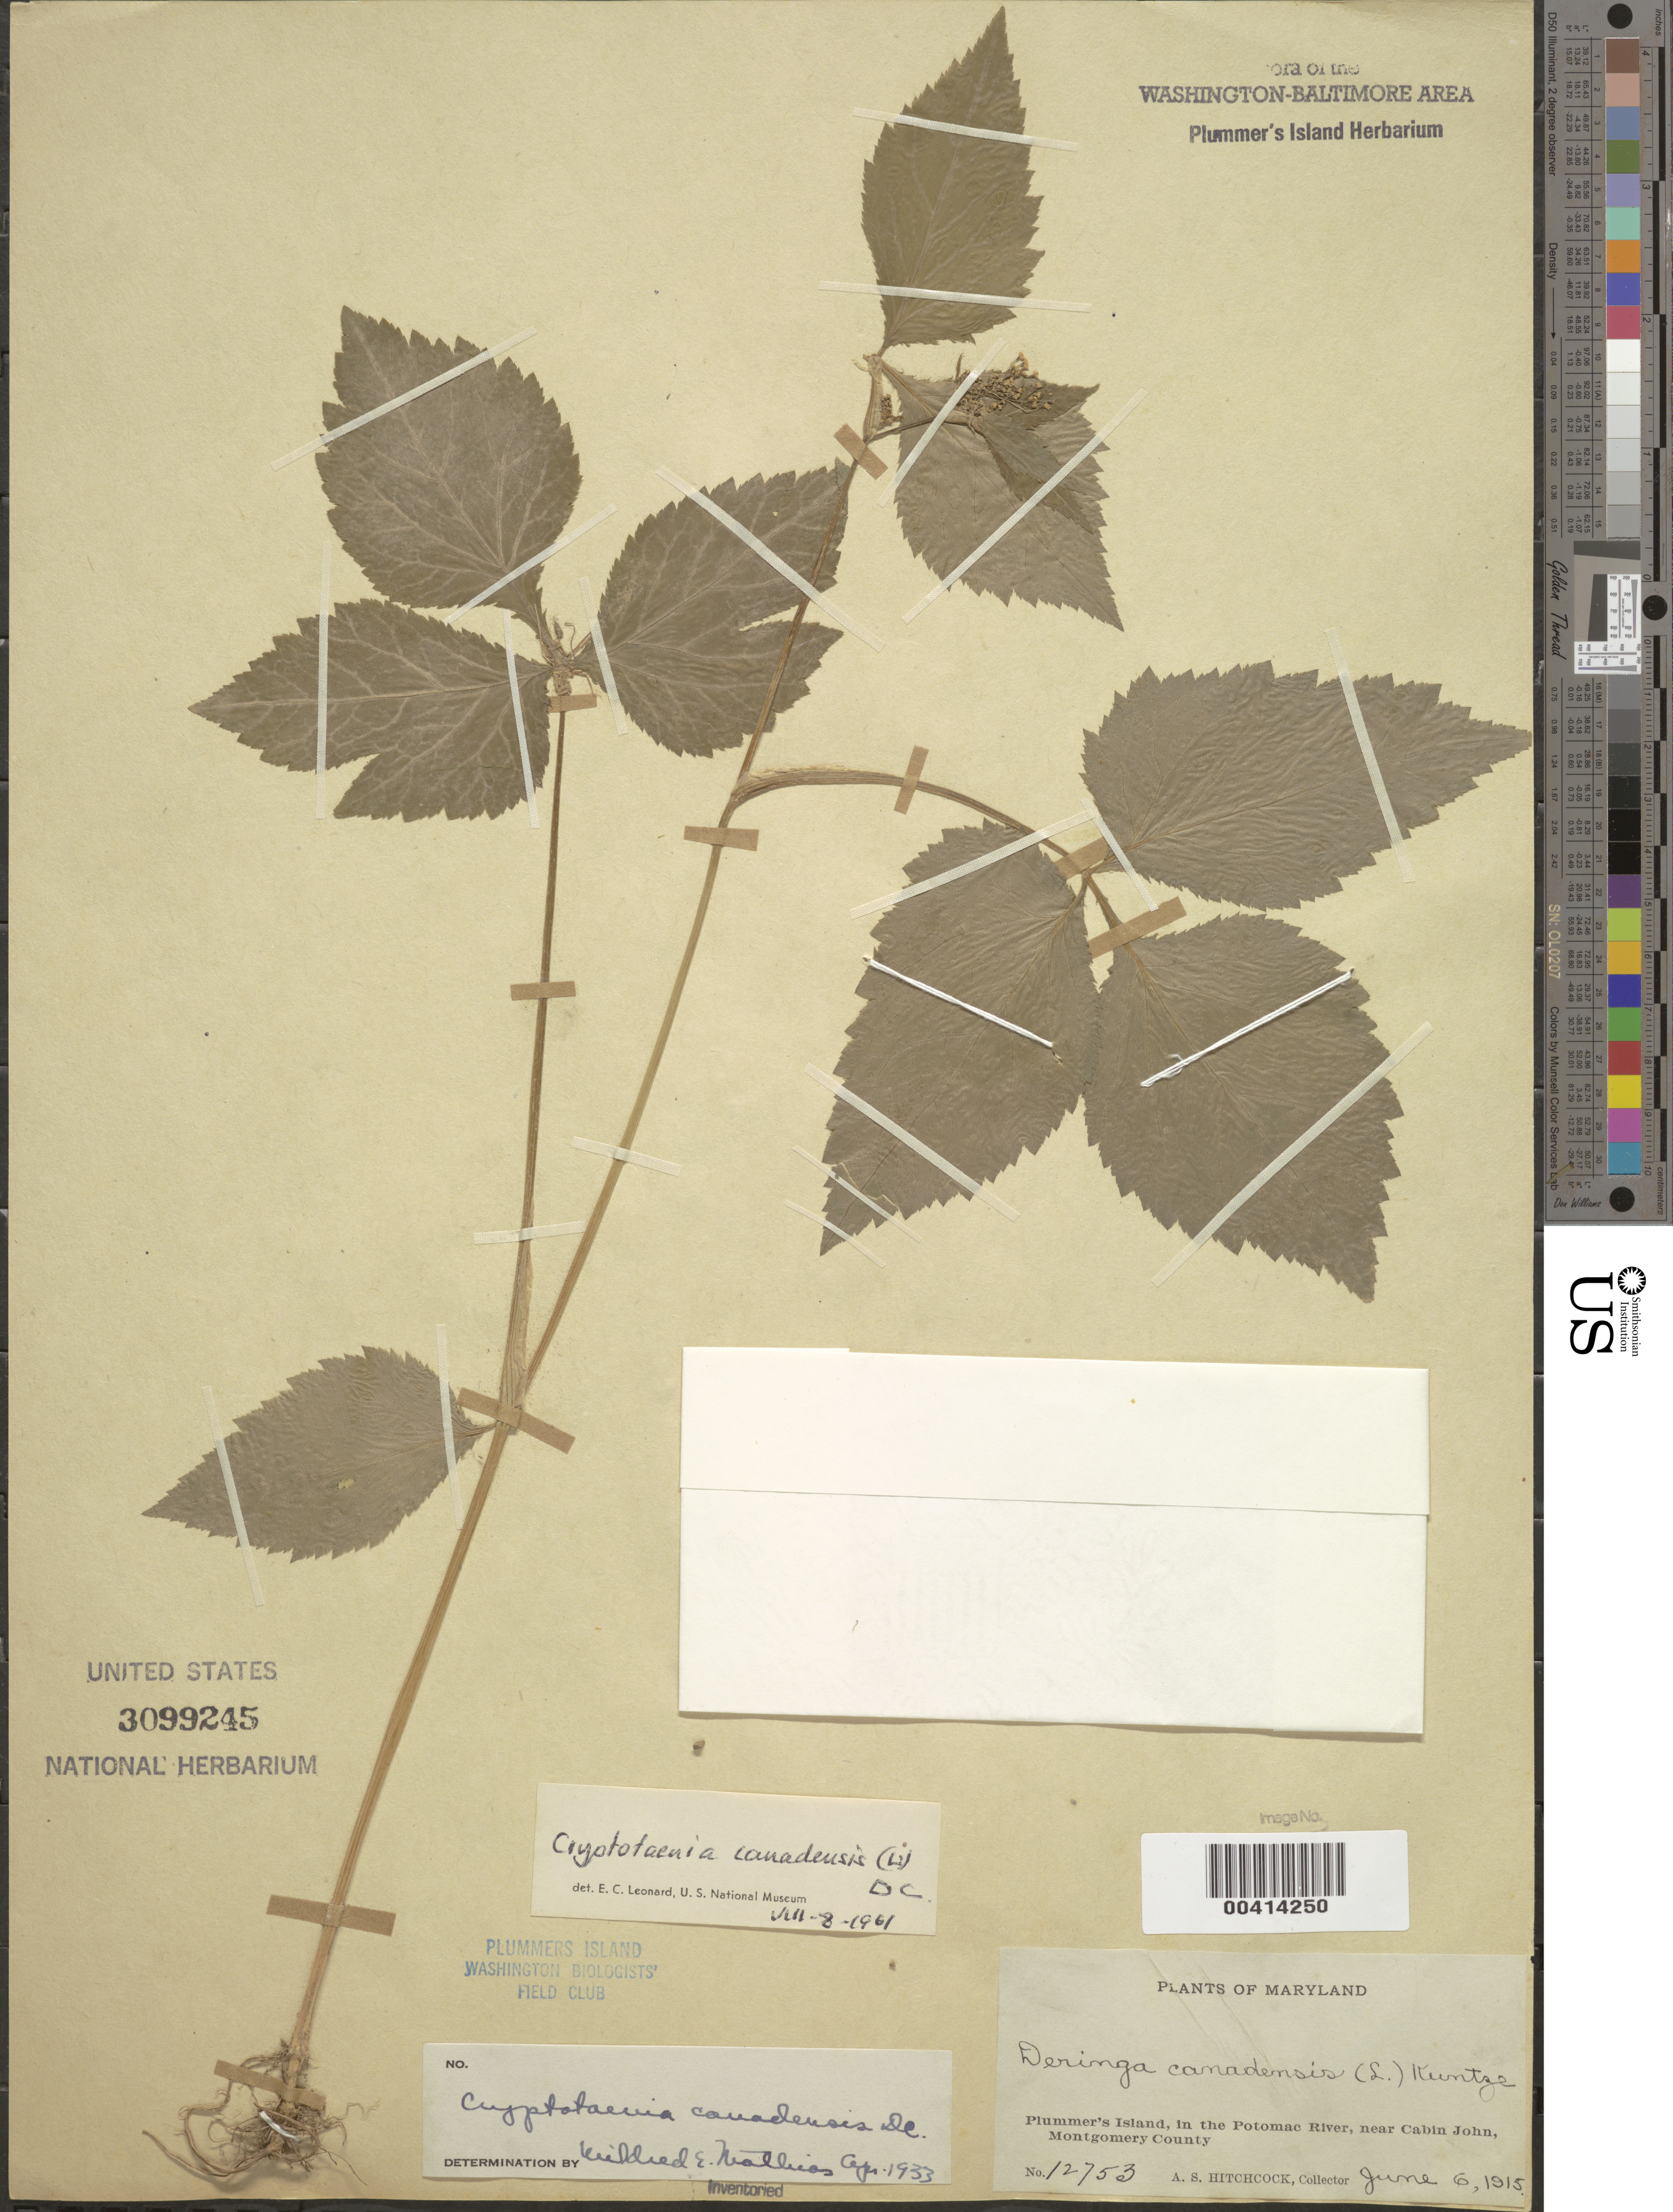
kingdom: Plantae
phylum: Tracheophyta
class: Magnoliopsida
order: Apiales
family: Apiaceae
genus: Cryptotaenia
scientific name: Cryptotaenia canadensis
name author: (L.) DC.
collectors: A. S. Hitchcock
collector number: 12753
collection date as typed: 06 Jun 1915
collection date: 1915-06-06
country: United States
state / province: Maryland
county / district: Montgomery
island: Plummers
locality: Plummer's Island C. & O. Canal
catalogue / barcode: US 3099245